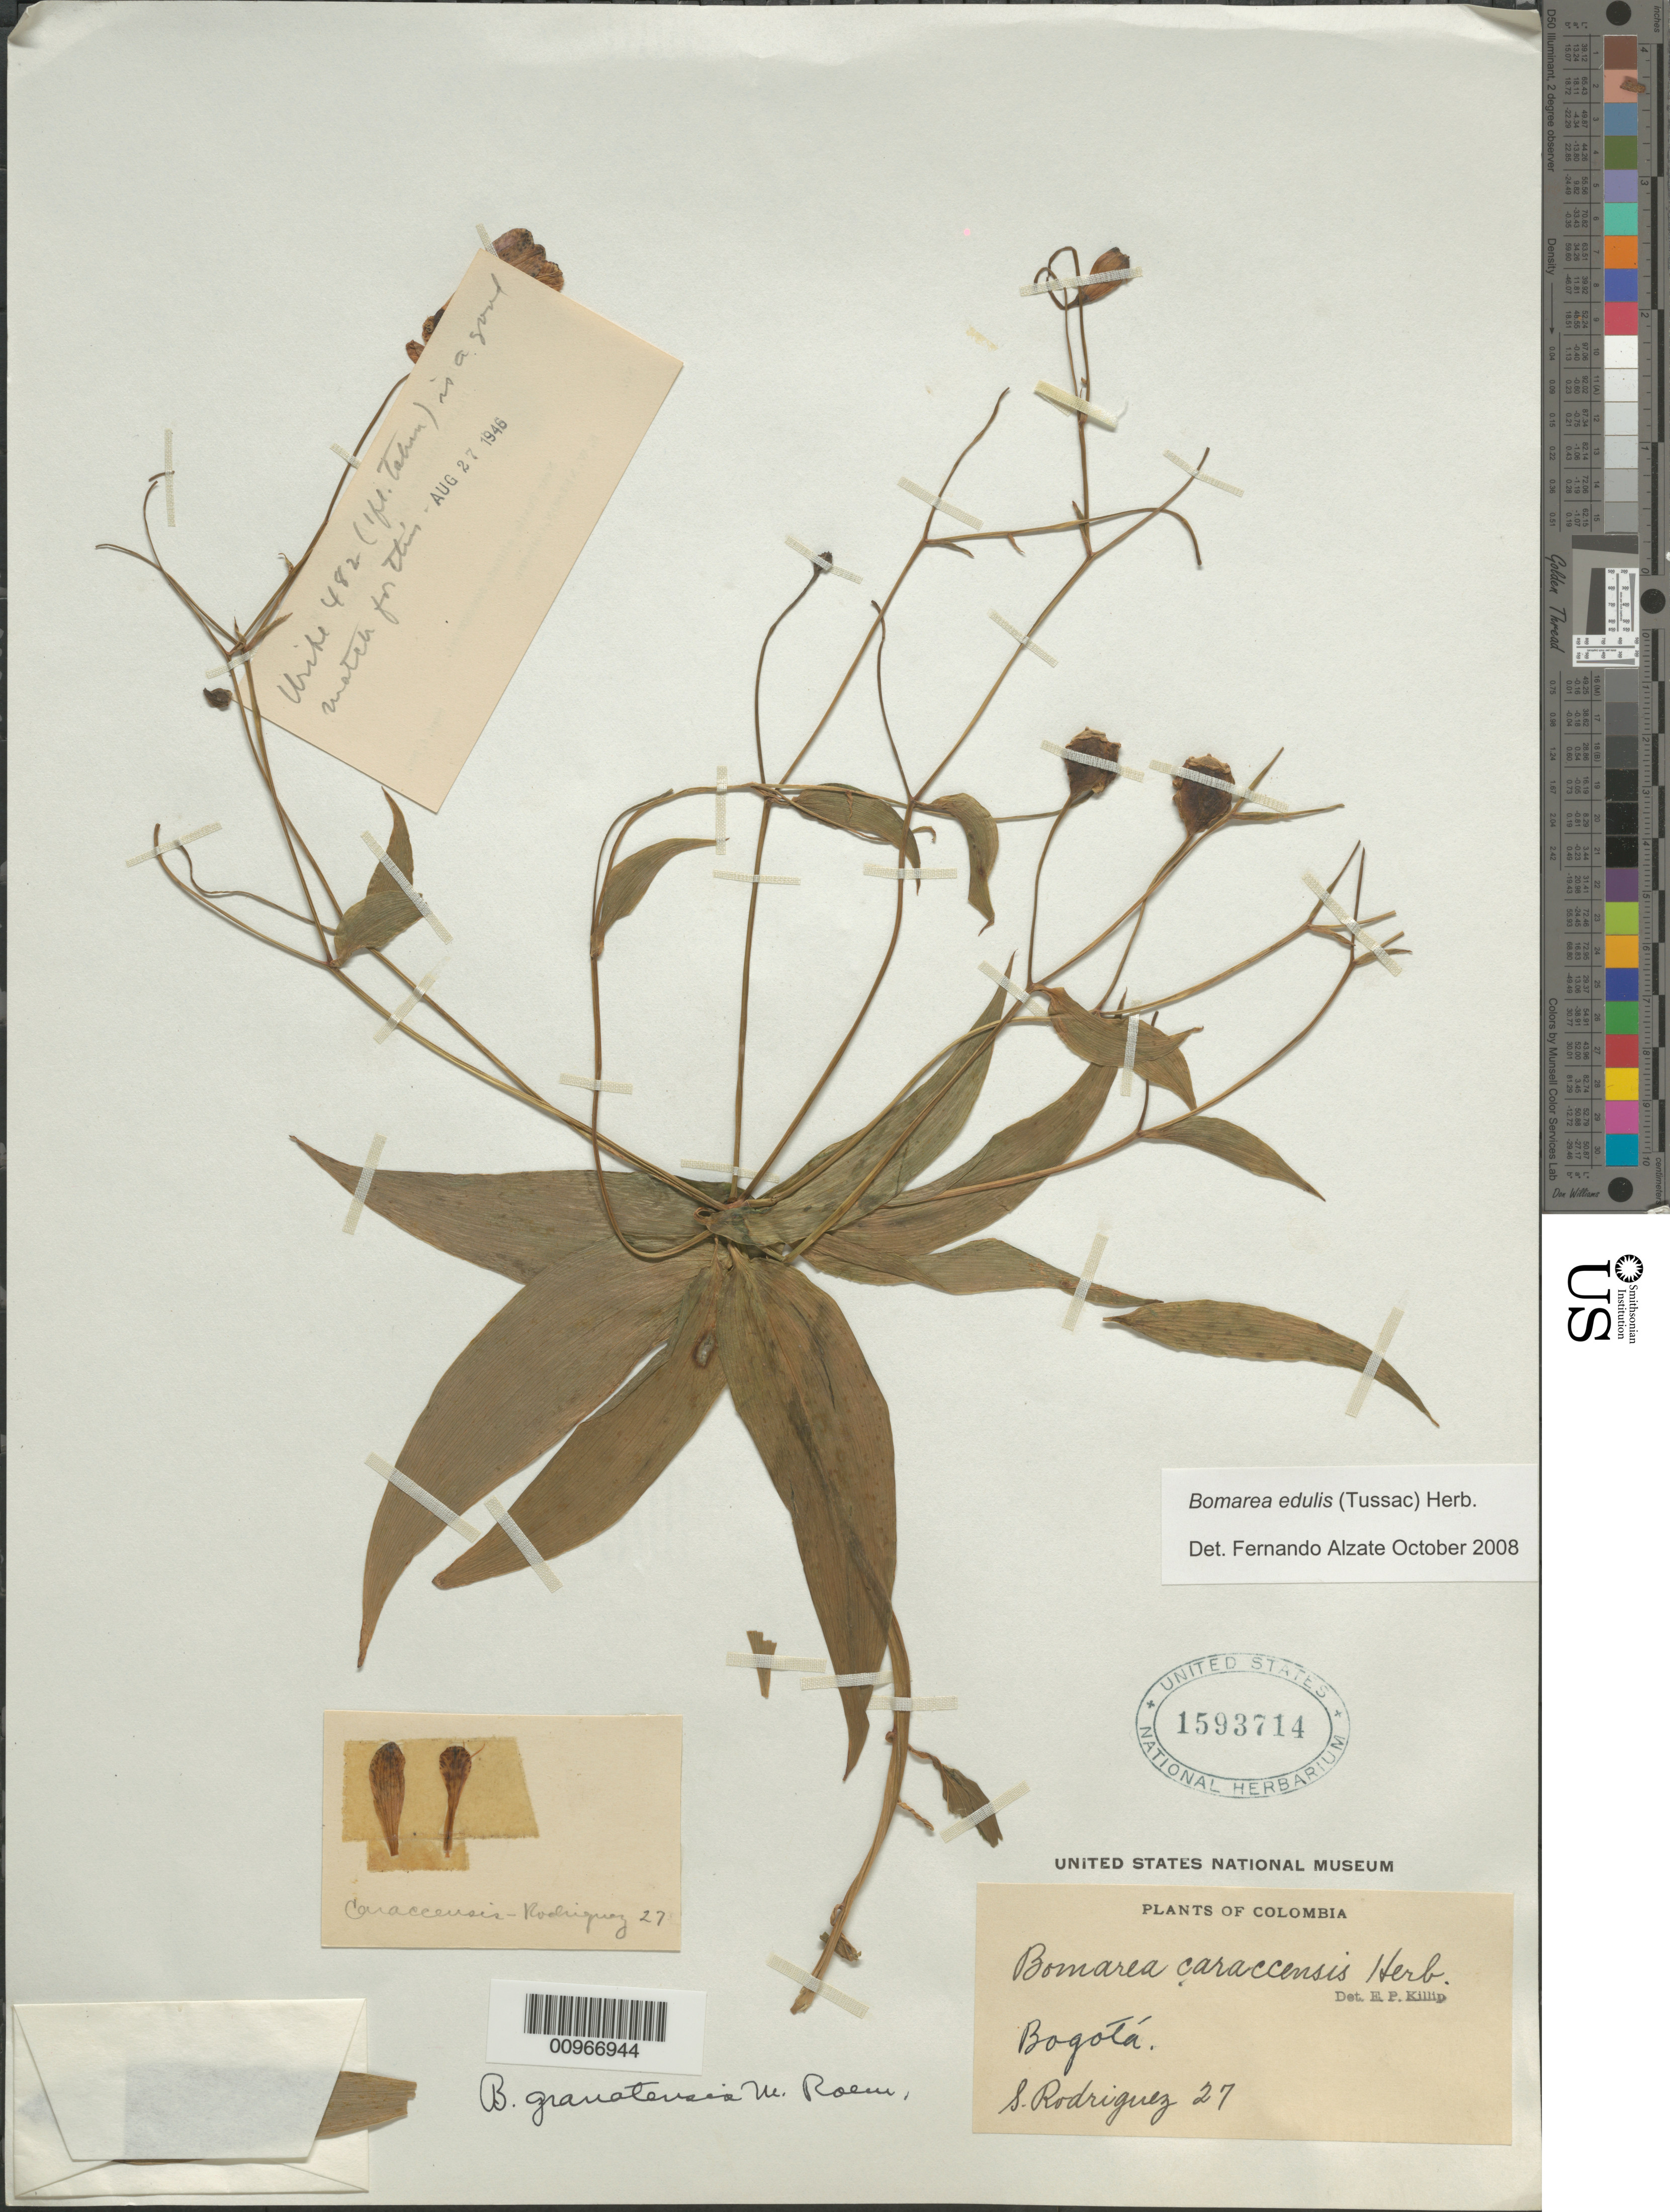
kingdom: Plantae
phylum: Tracheophyta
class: Liliopsida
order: Liliales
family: Alstroemeriaceae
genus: Bomarea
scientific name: Bomarea edulis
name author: (Tussac) Herb.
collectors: S. Rodriguez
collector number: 27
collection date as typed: s.d.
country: Colombia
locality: Bogota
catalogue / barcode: US 1593714